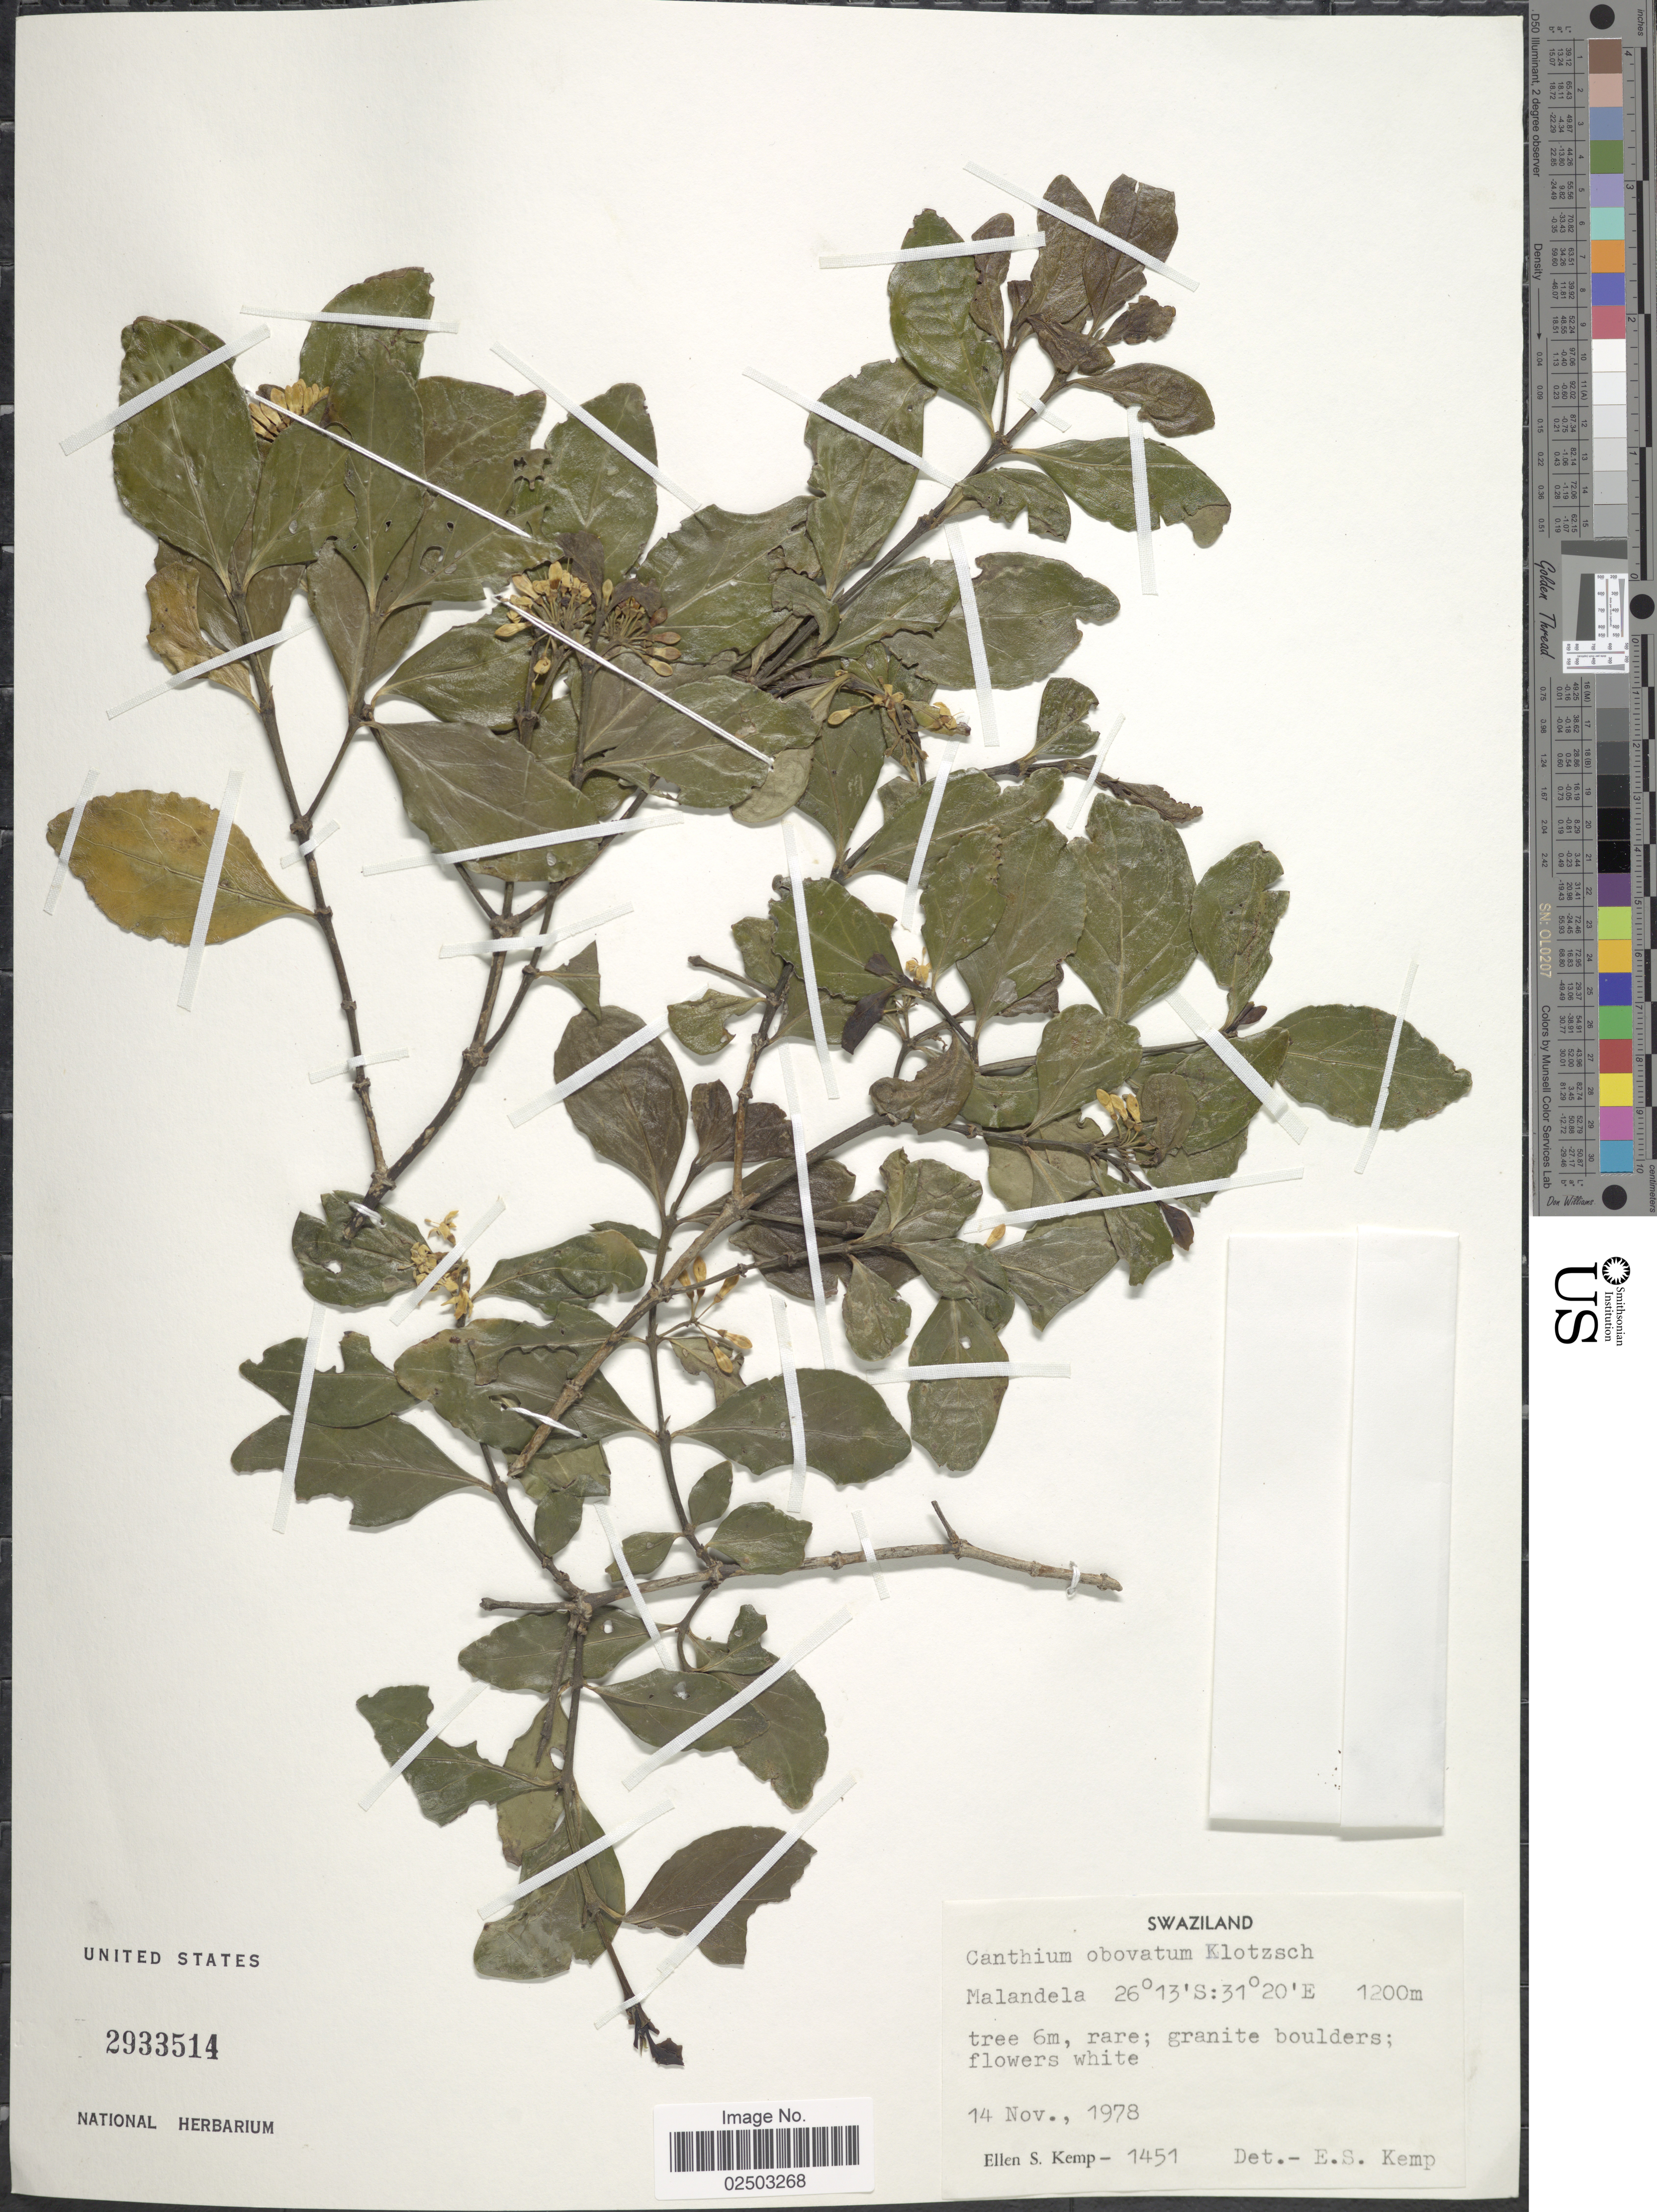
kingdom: Plantae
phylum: Tracheophyta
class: Magnoliopsida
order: Gentianales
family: Rubiaceae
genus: Canthium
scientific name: Canthium obovatum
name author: Klotzsch ex Eckl. & Zeyh.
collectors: E. S. Kemp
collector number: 1451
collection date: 1978-11-14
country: Eswatini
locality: Malandela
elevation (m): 1200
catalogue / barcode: US 2933514